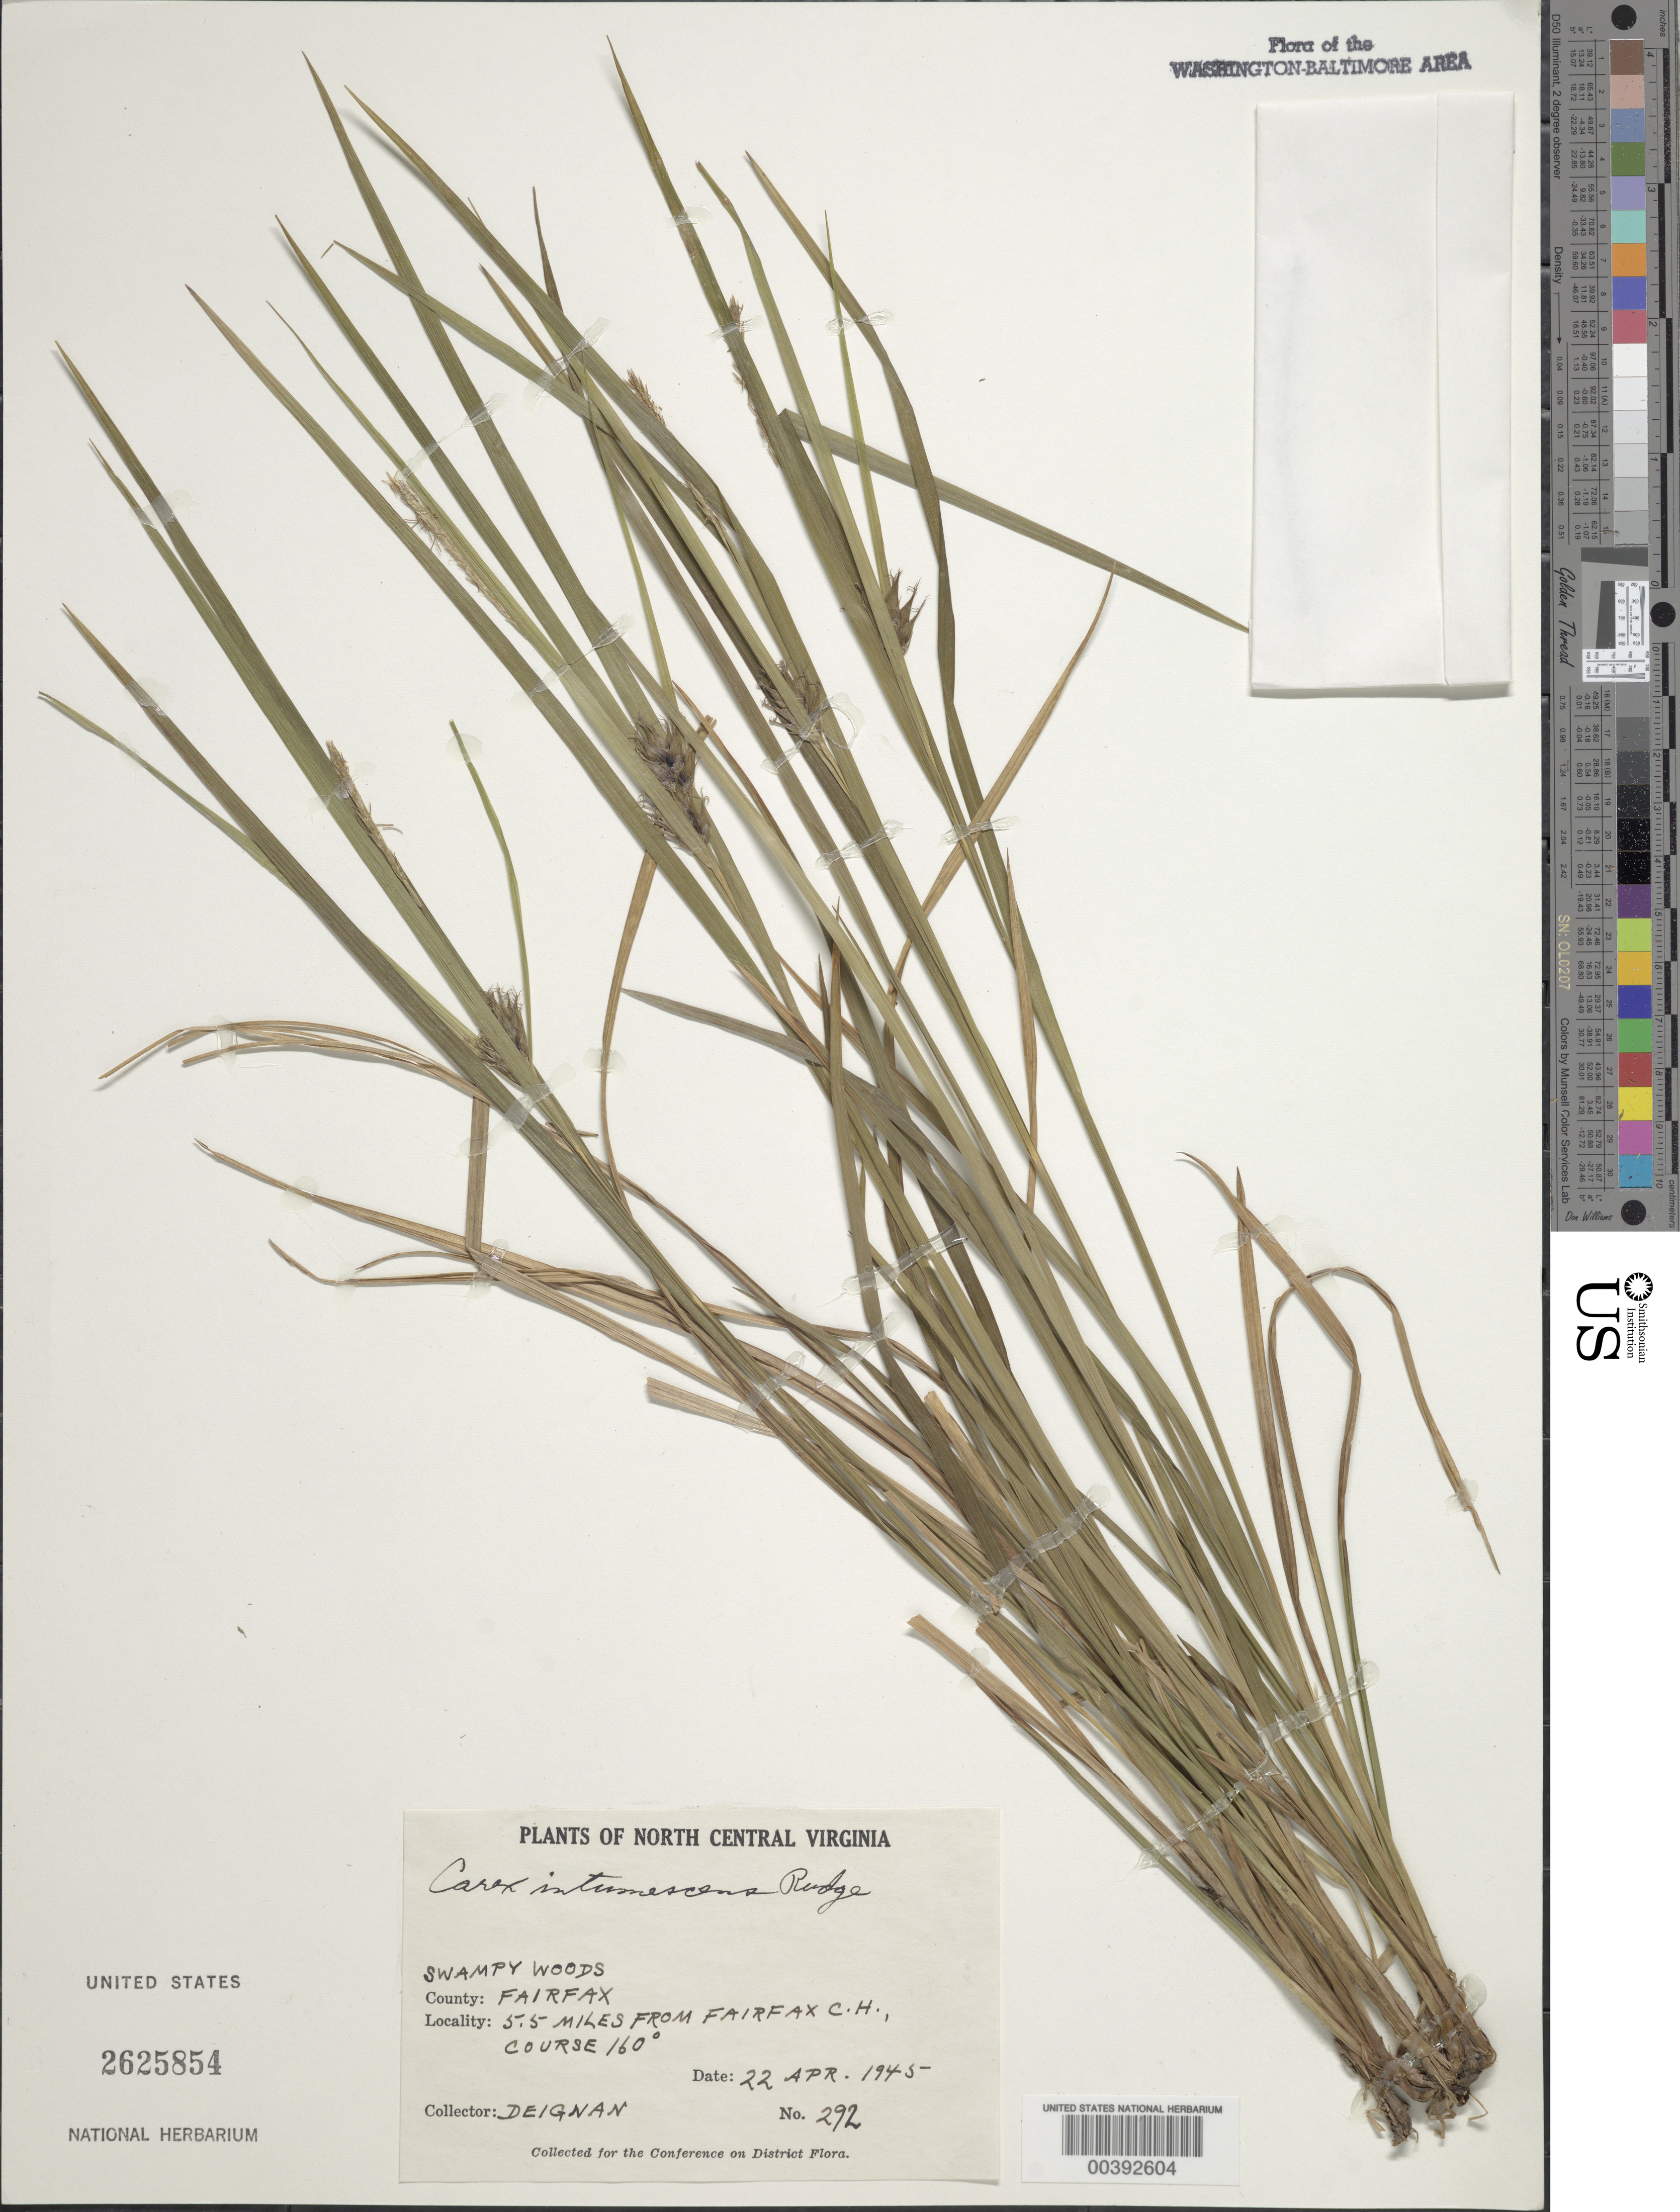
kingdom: Plantae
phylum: Tracheophyta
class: Liliopsida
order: Poales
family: Cyperaceae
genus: Carex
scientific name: Carex intumescens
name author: Rudge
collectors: H. Deignan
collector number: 292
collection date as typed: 22 Apr 1945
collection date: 1945-04-22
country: United States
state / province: Virginia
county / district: Fairfax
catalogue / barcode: US 2625854